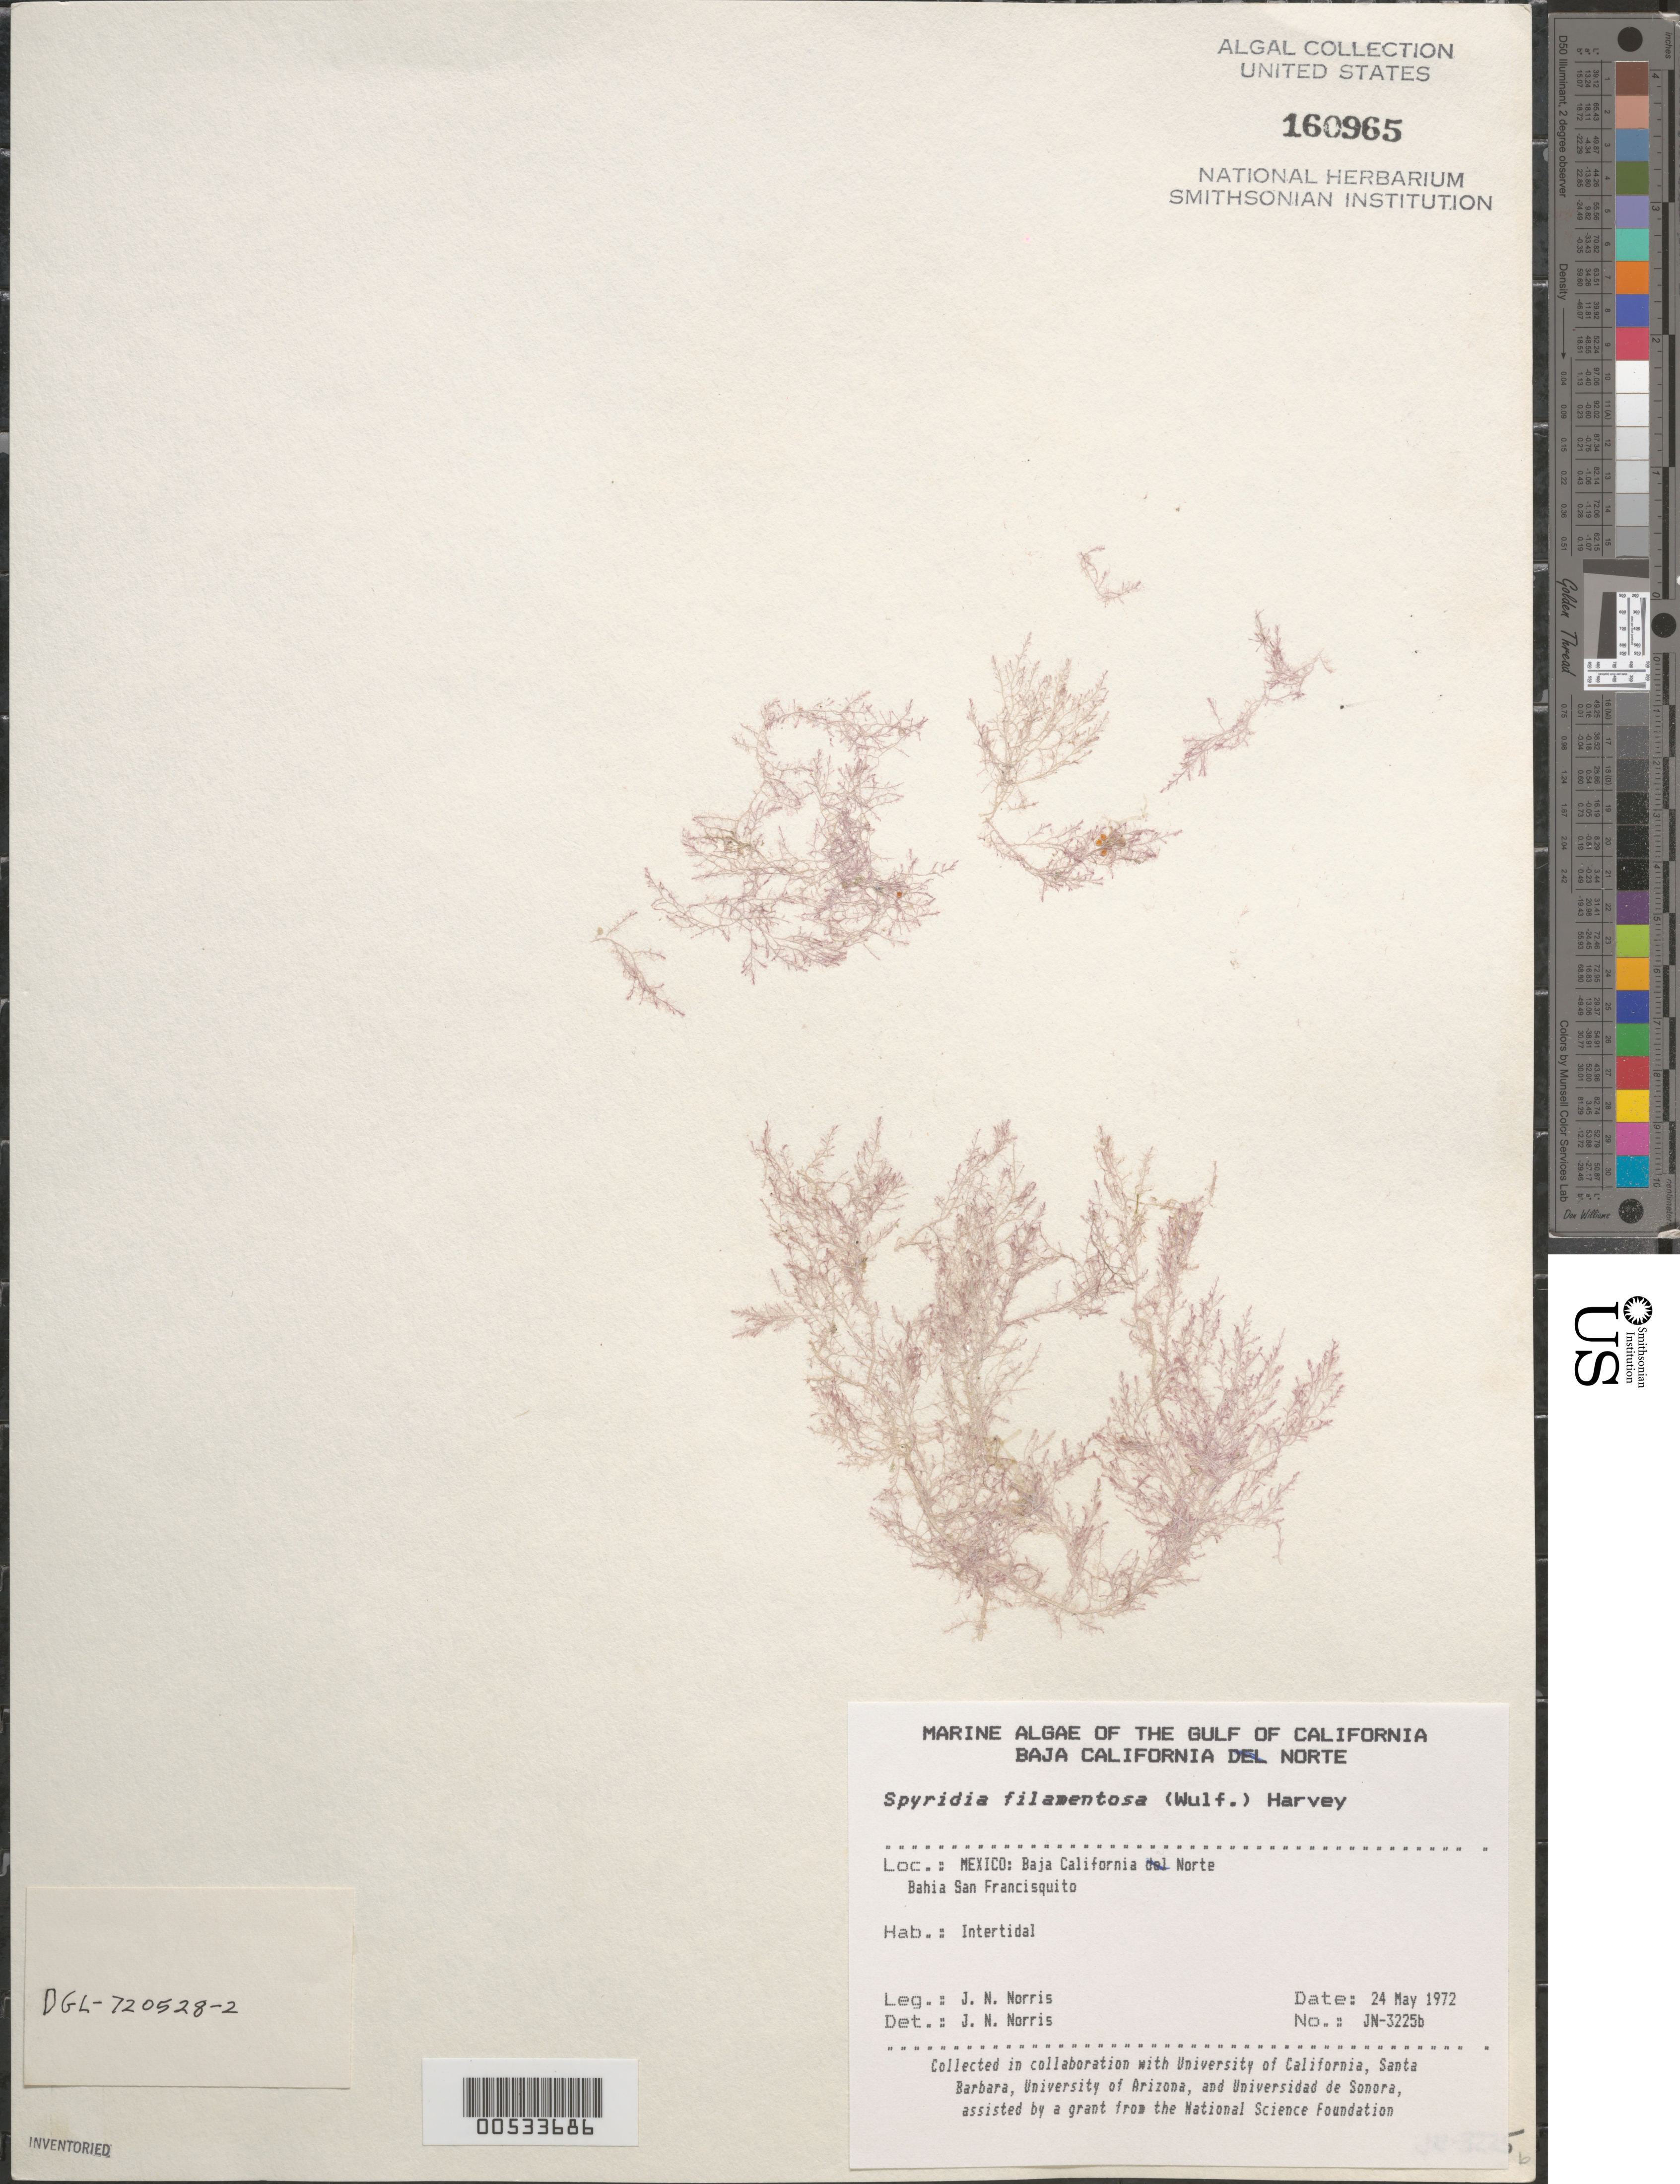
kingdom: Plantae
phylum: Rhodophyta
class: Florideophyceae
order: Ceramiales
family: Spyridiaceae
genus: Spyridia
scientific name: Spyridia filamentosa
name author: (Wulfen) Harv.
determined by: Norris, James N.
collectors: J. N. Norris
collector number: JN-3225b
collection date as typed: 24 May 1972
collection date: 1972-05-24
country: Mexico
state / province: Baja California Norte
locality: Bahia San Francisquito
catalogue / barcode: US 160965